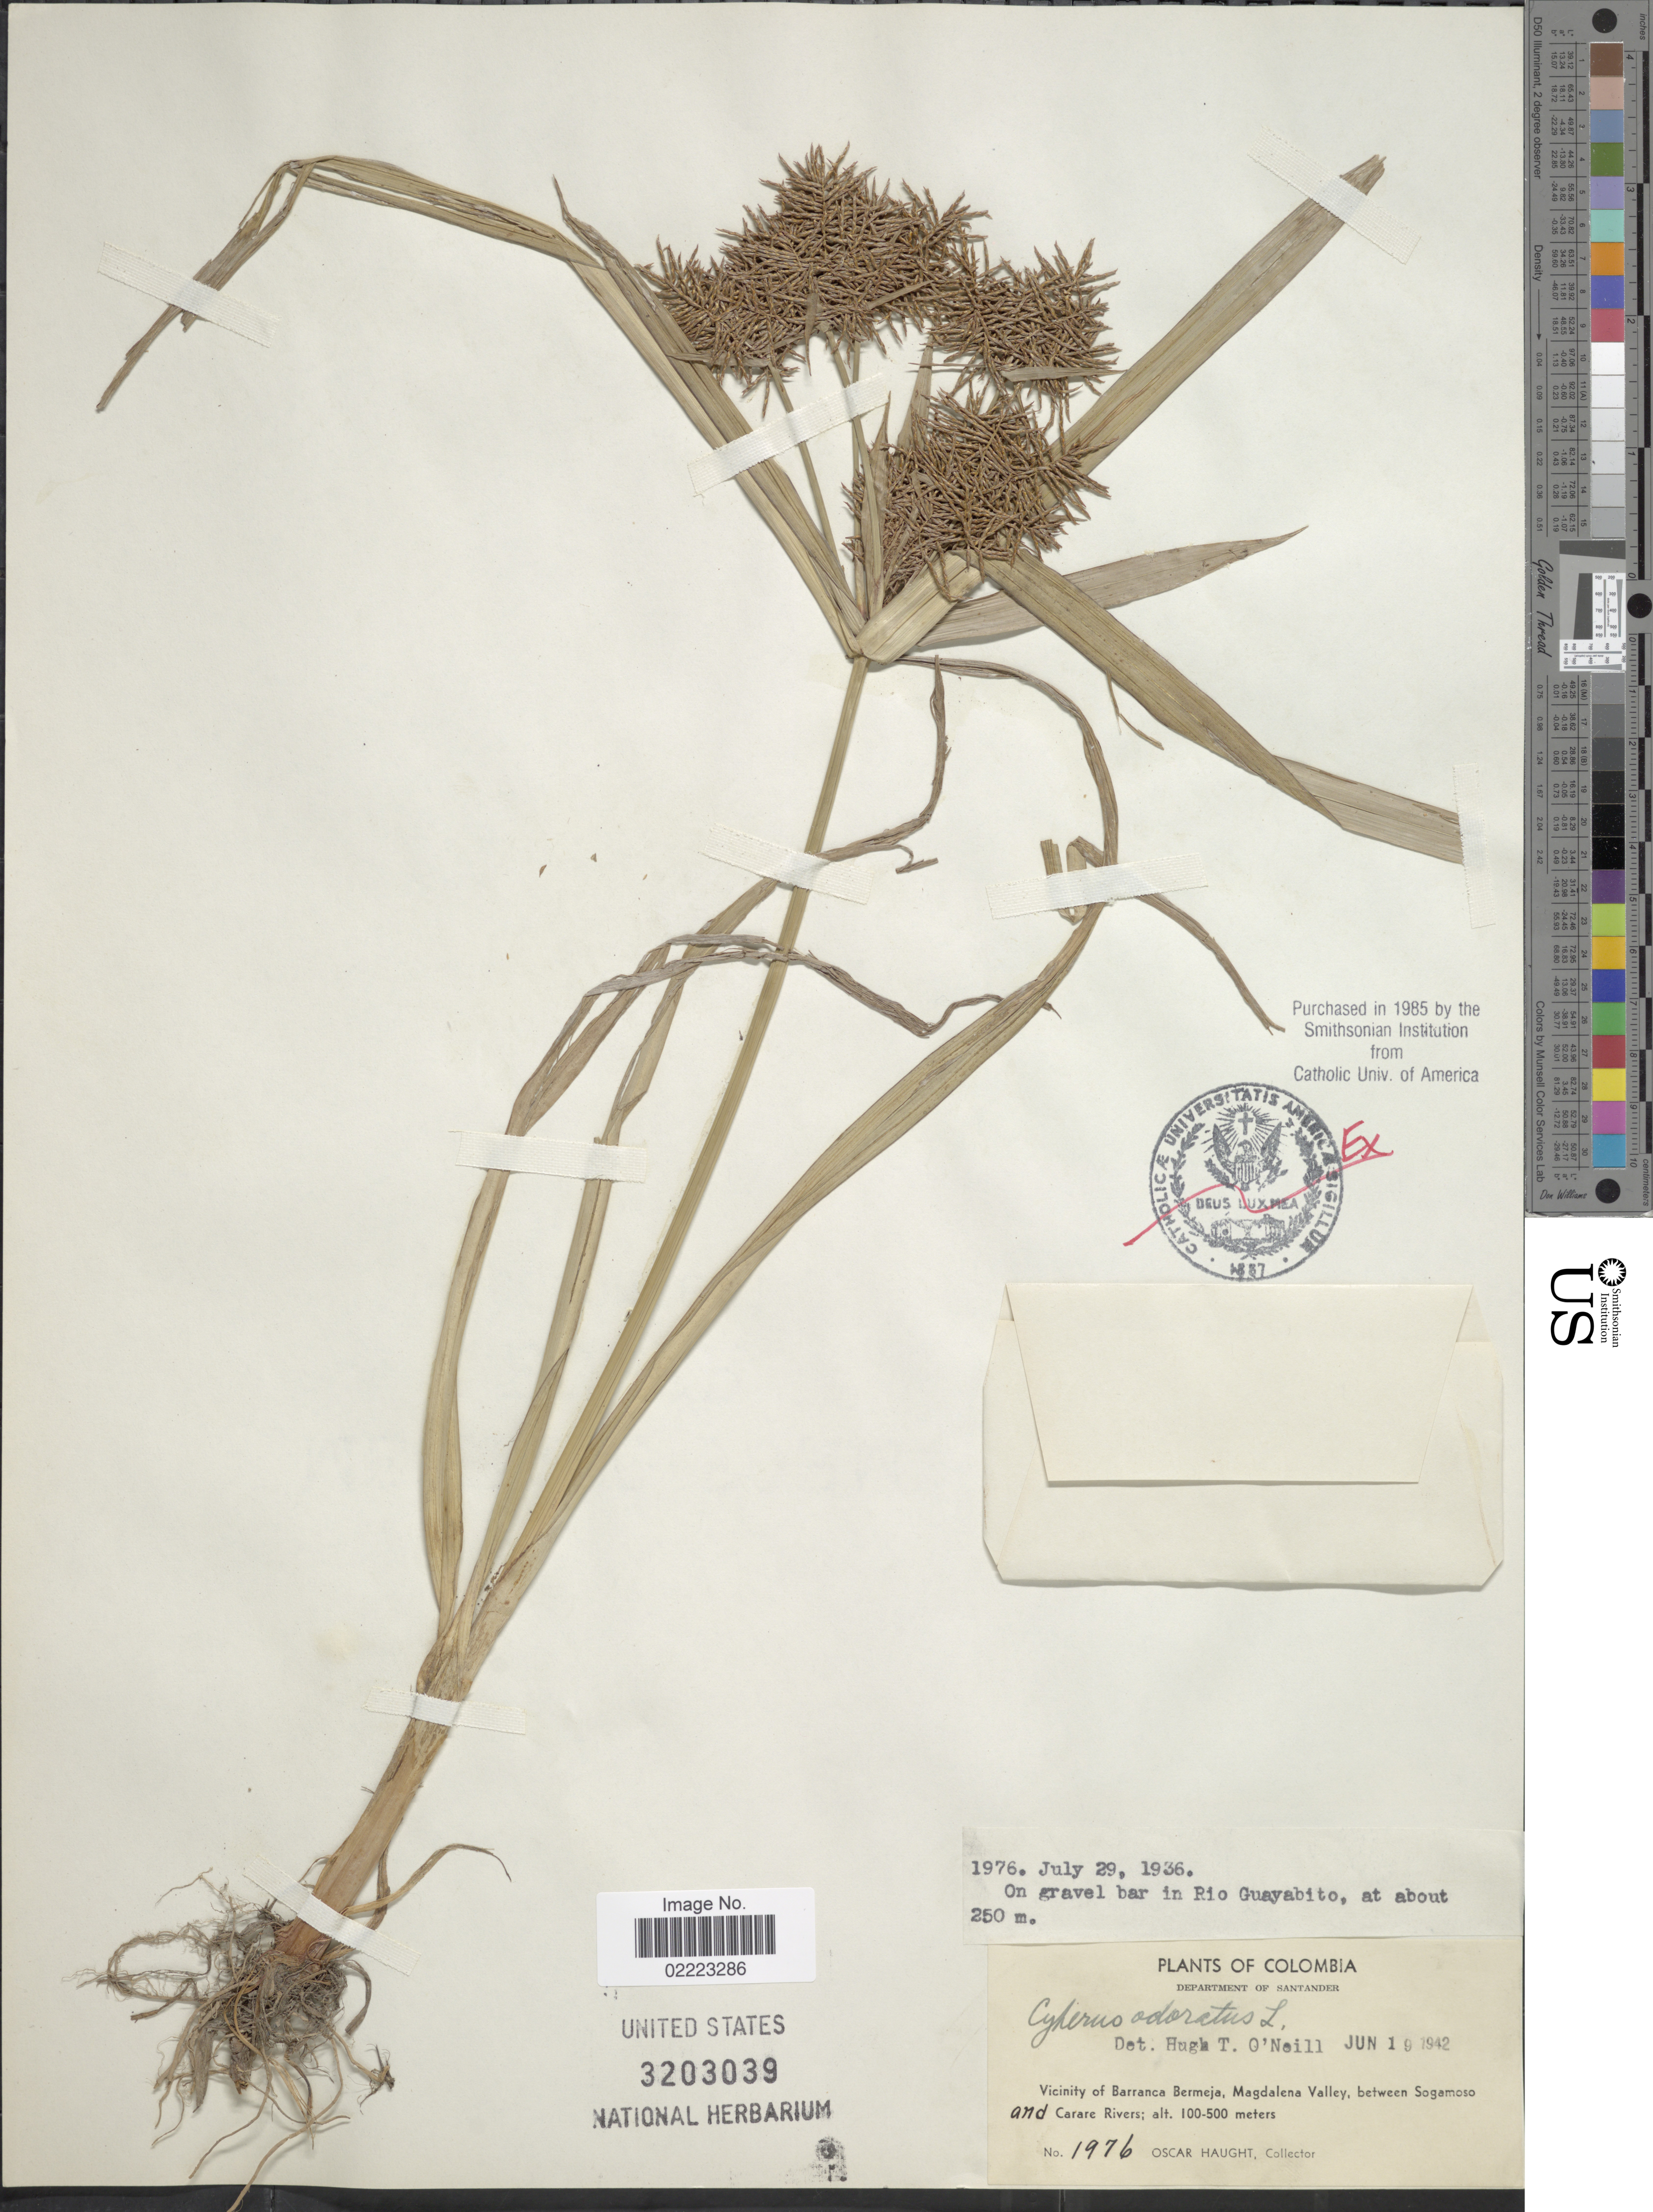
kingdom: Plantae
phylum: Tracheophyta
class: Liliopsida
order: Poales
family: Cyperaceae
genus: Cyperus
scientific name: Cyperus odoratus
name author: L.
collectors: O. L. Haught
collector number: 1976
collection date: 1936-07-29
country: Colombia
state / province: Santander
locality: On gravel bar in Rio Guayabito. Department of Santander. Vicinity of Barranca Bermejo, Magdalena Valley, between Sogamoso and Carare Rivers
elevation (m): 100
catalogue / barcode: US 3203039